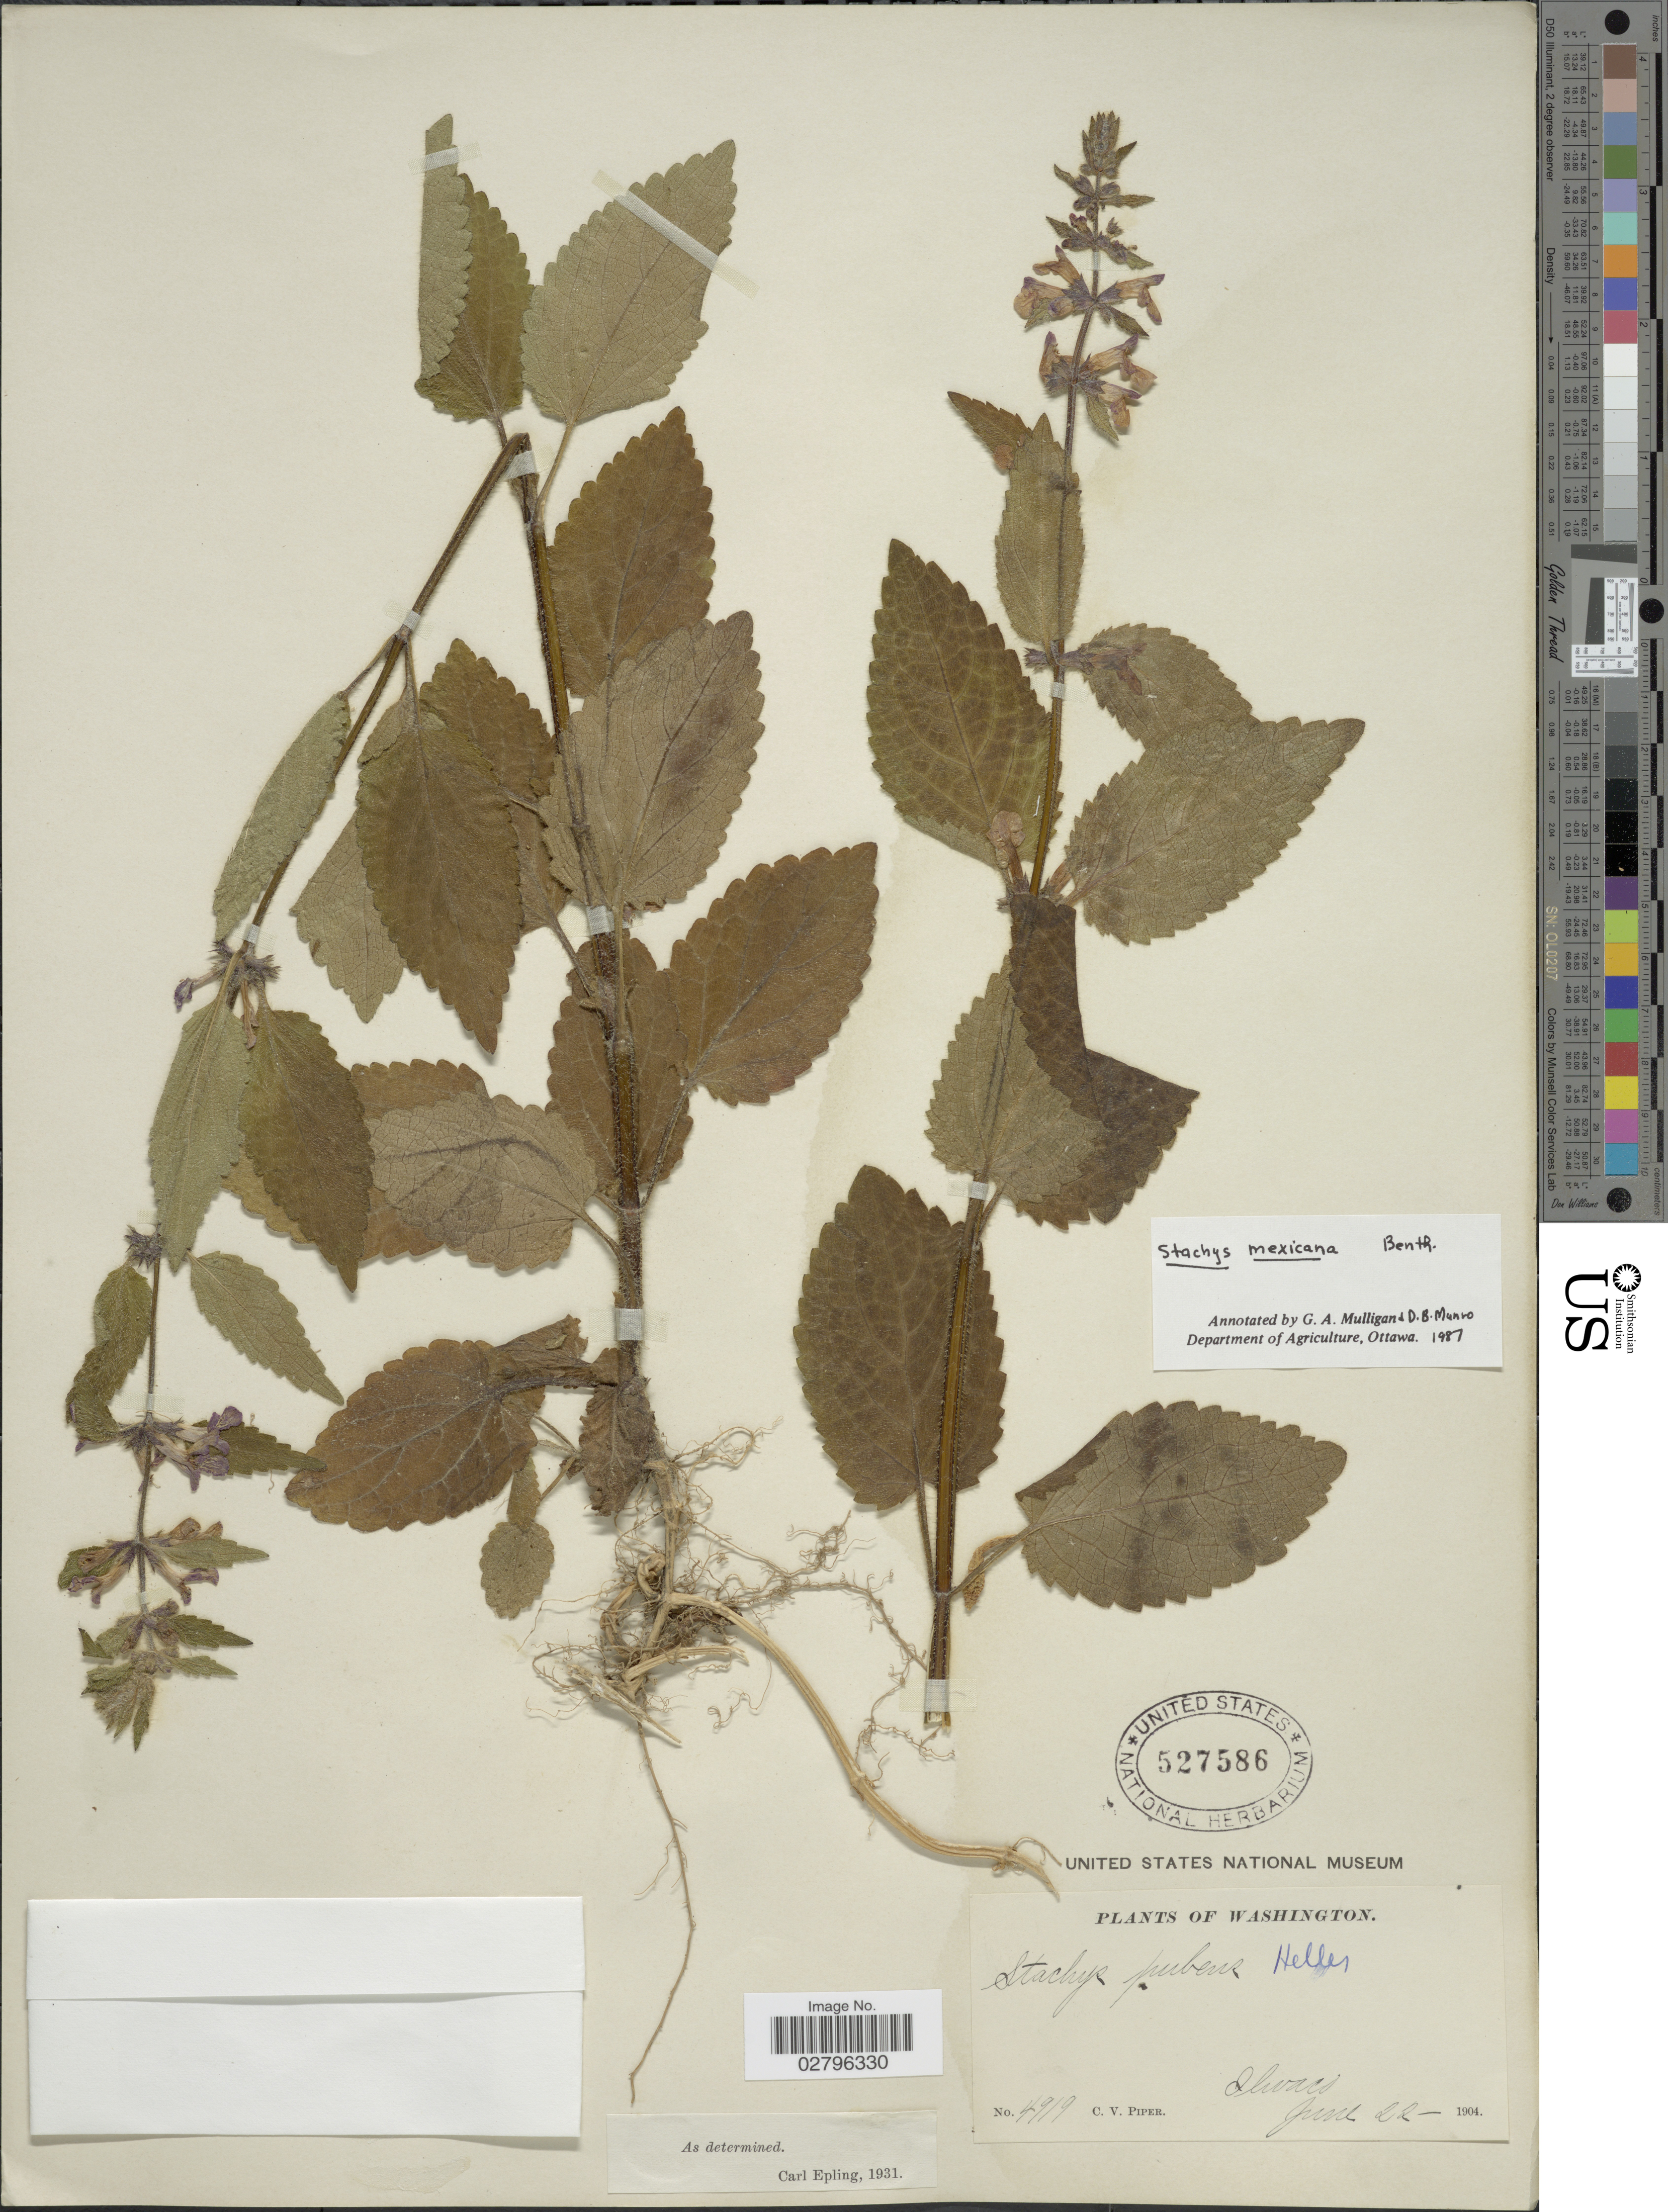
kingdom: Plantae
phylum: Tracheophyta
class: Magnoliopsida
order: Lamiales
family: Lamiaceae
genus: Stachys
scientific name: Stachys mexicana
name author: Benth.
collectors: C. V. Piper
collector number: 4919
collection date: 1904-06-22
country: United States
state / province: Washington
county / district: Pacific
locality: Ilwaco.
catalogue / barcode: US 527586